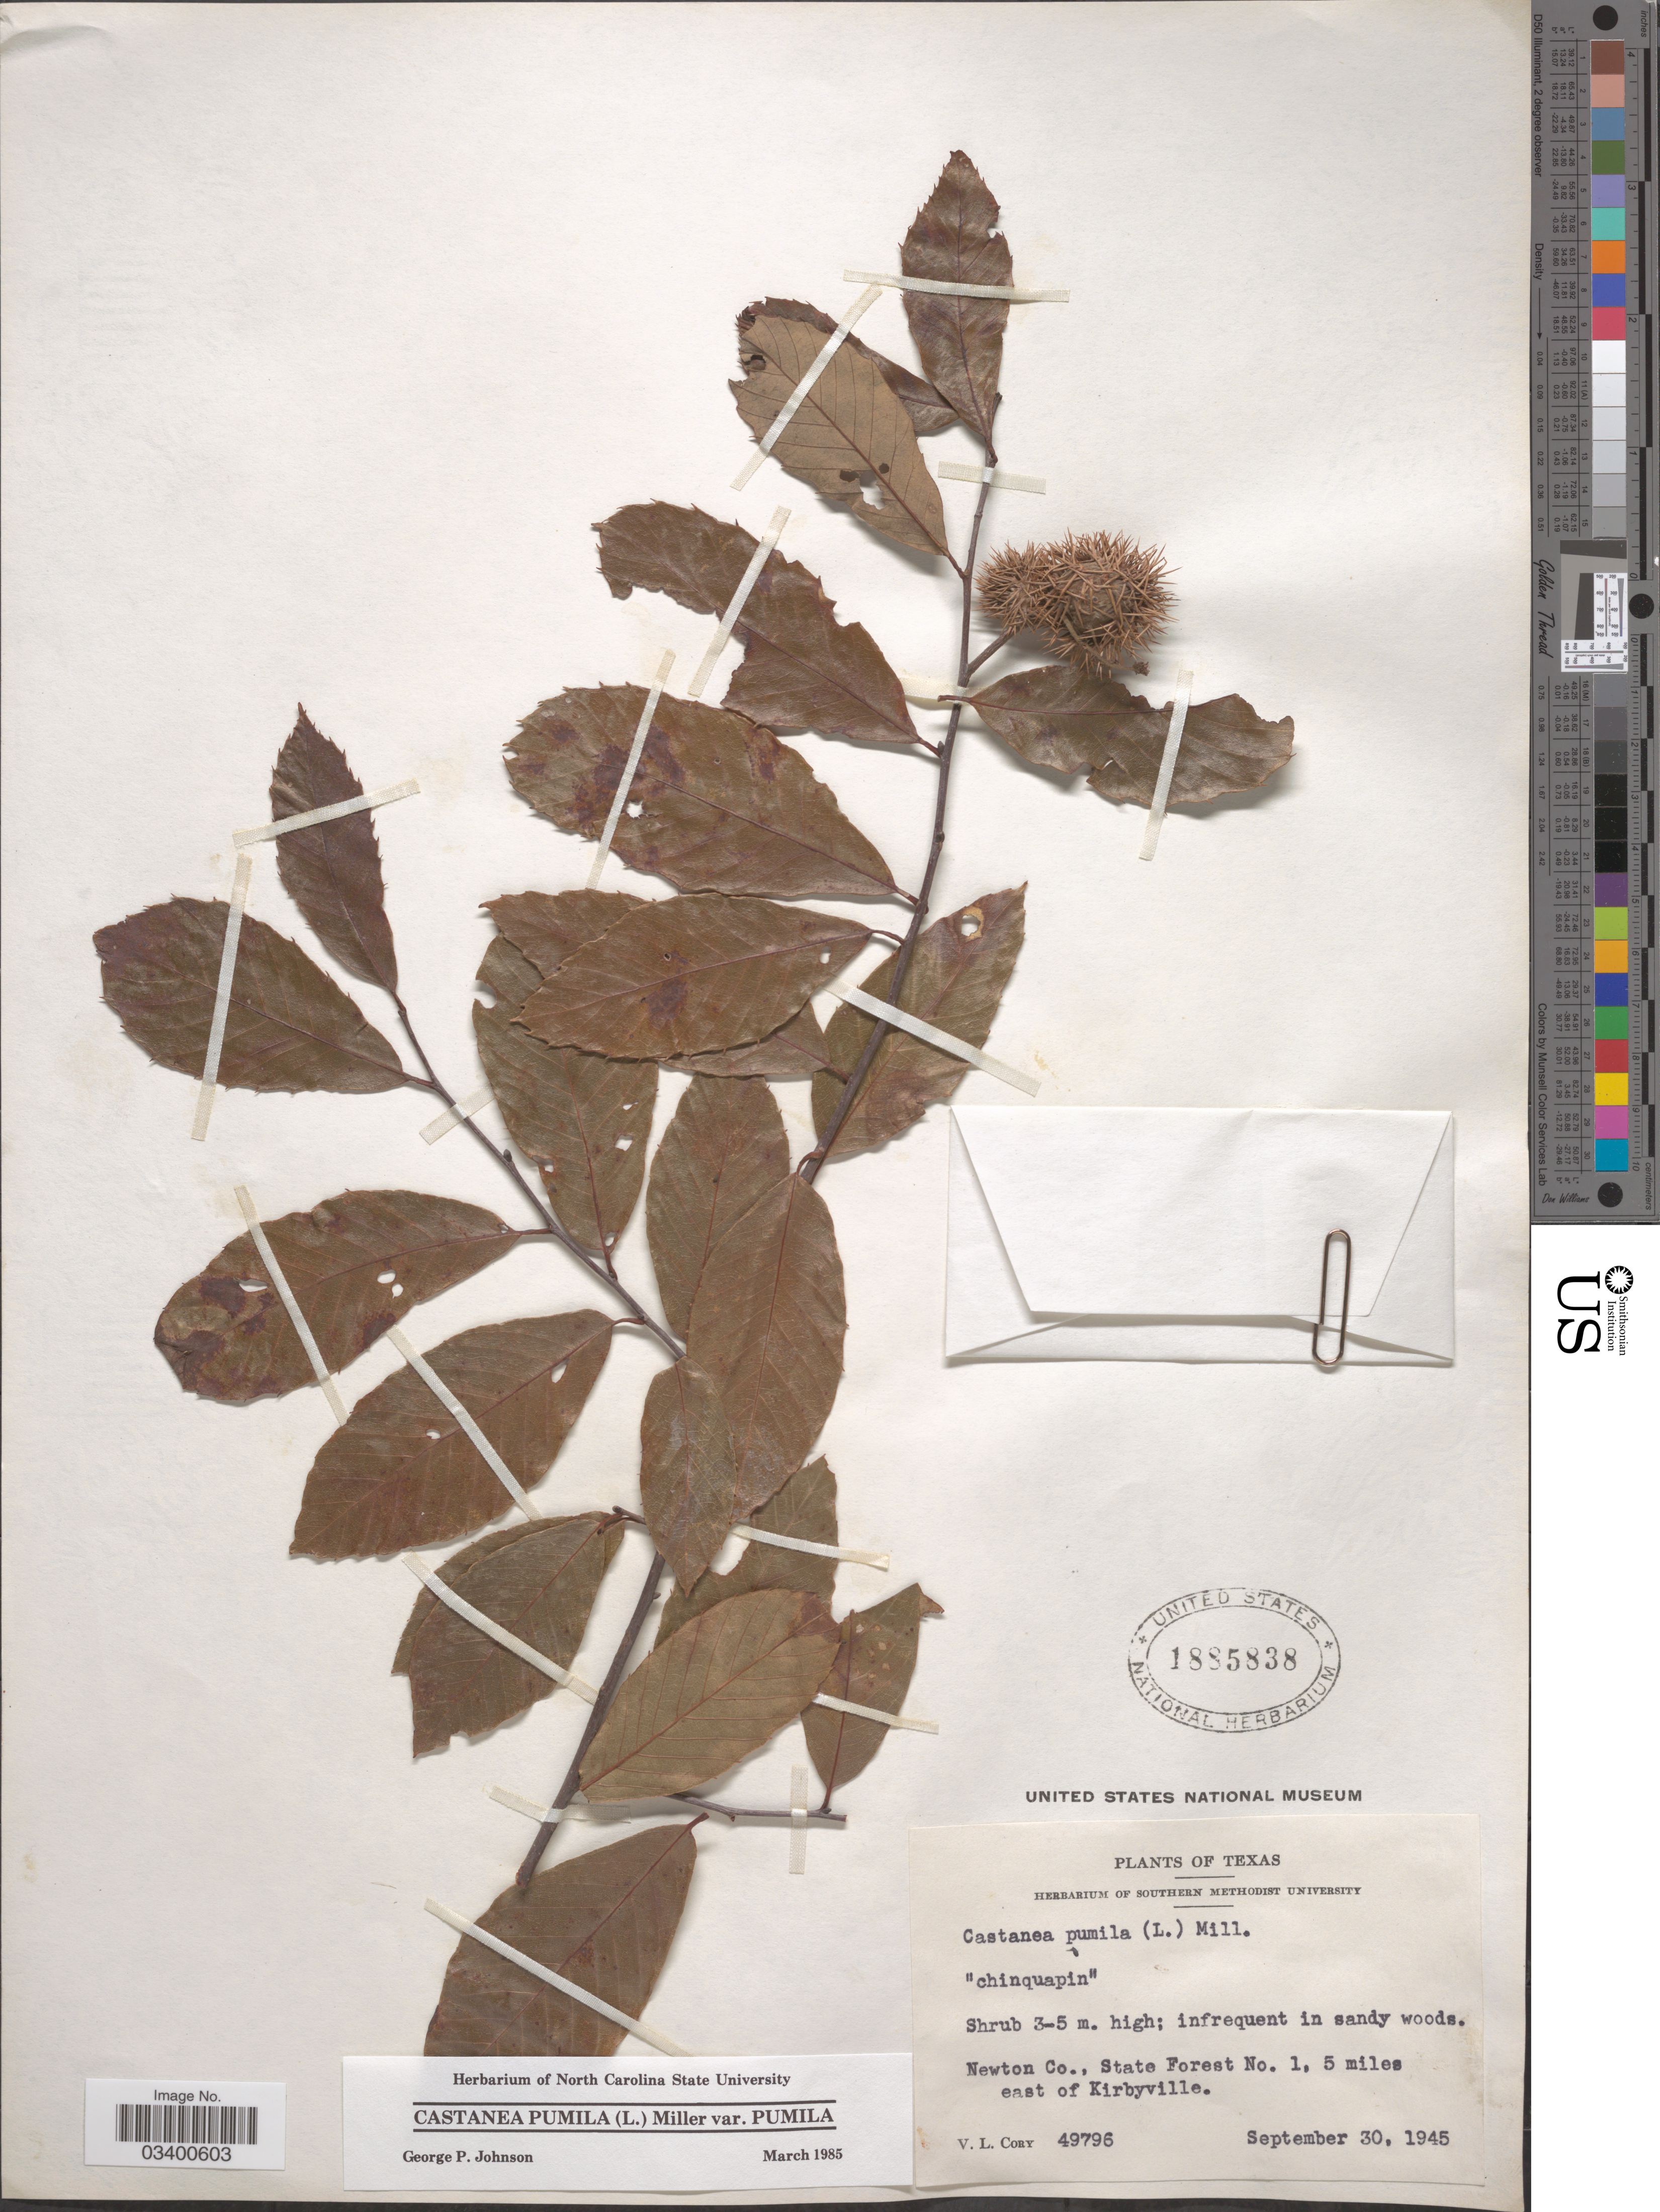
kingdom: Plantae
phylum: Tracheophyta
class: Magnoliopsida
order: Fagales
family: Fagaceae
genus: Castanea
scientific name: Castanea pumila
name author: (L.) Mill.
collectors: V. Cory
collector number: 49796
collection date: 1945-09-30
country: United States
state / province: Texas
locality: Newton Co., State Forest No. 1, 5 miles east of Kirbyville.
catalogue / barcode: US 1885838